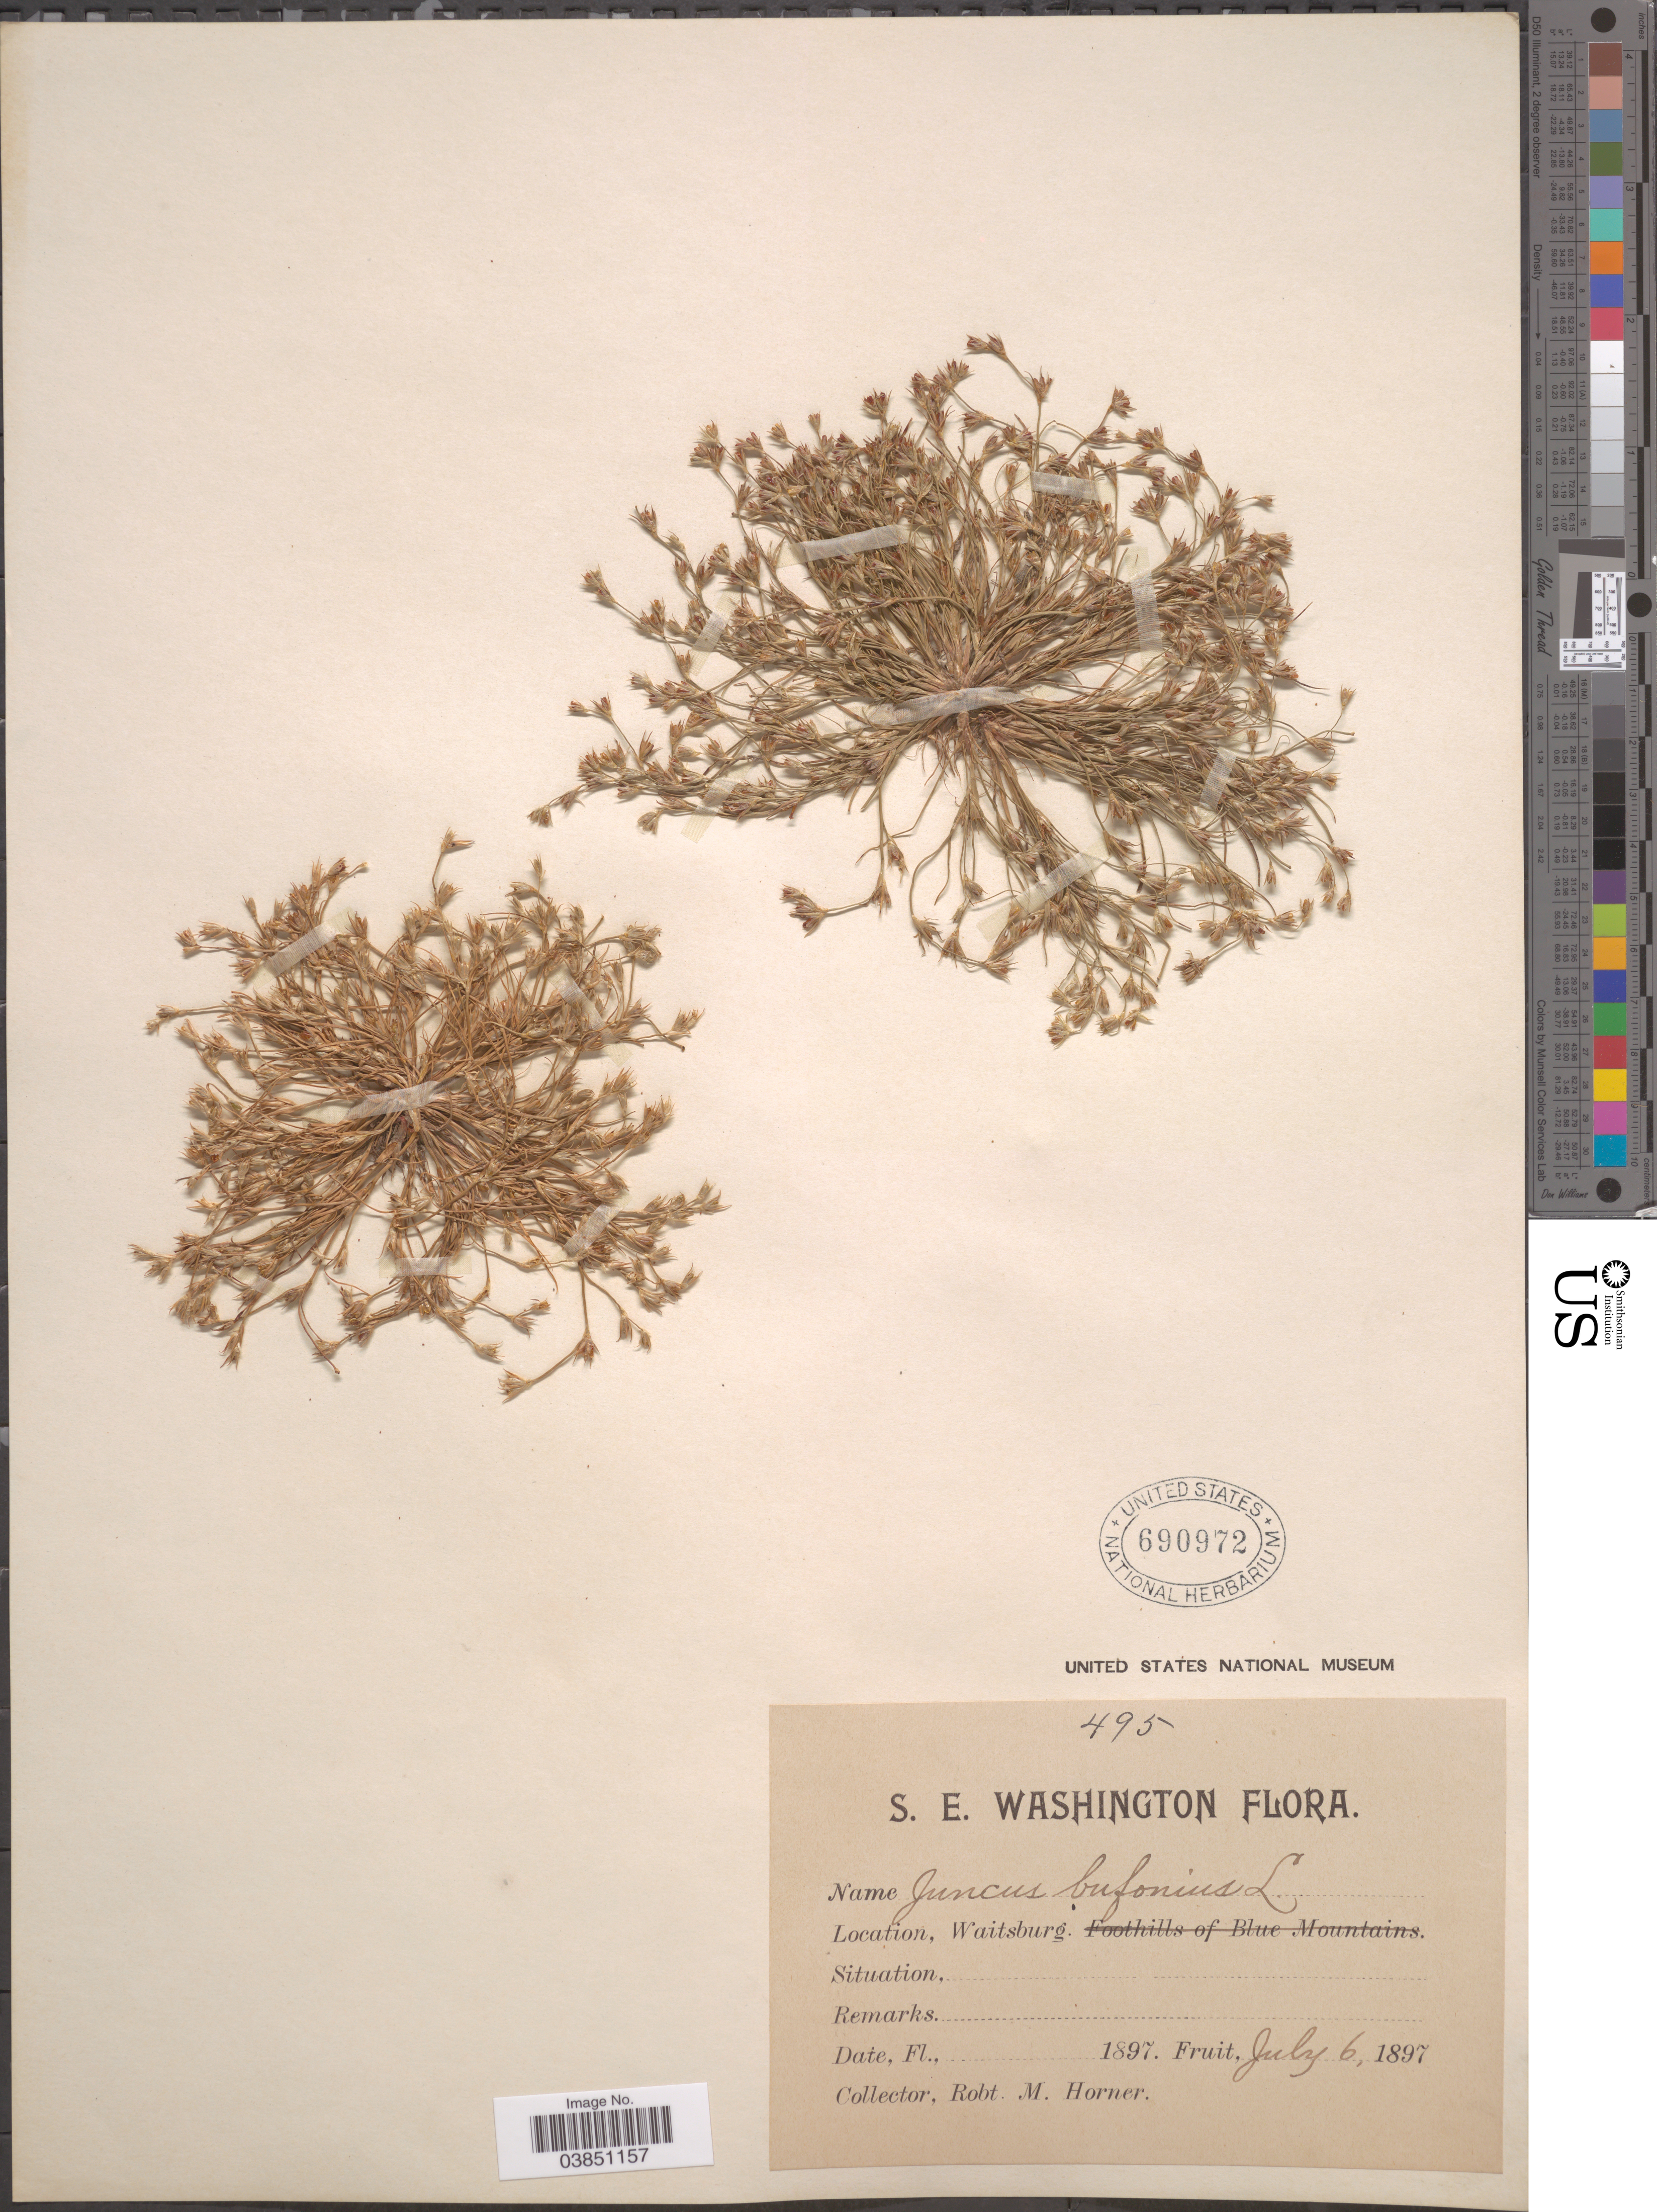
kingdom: Plantae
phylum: Tracheophyta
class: Liliopsida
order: Poales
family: Juncaceae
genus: Juncus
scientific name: Juncus bufonius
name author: L.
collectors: R. Horner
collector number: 495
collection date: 1897-07-06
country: United States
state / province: Washington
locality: S. E. Washington. Waitsburg.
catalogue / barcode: US 690972